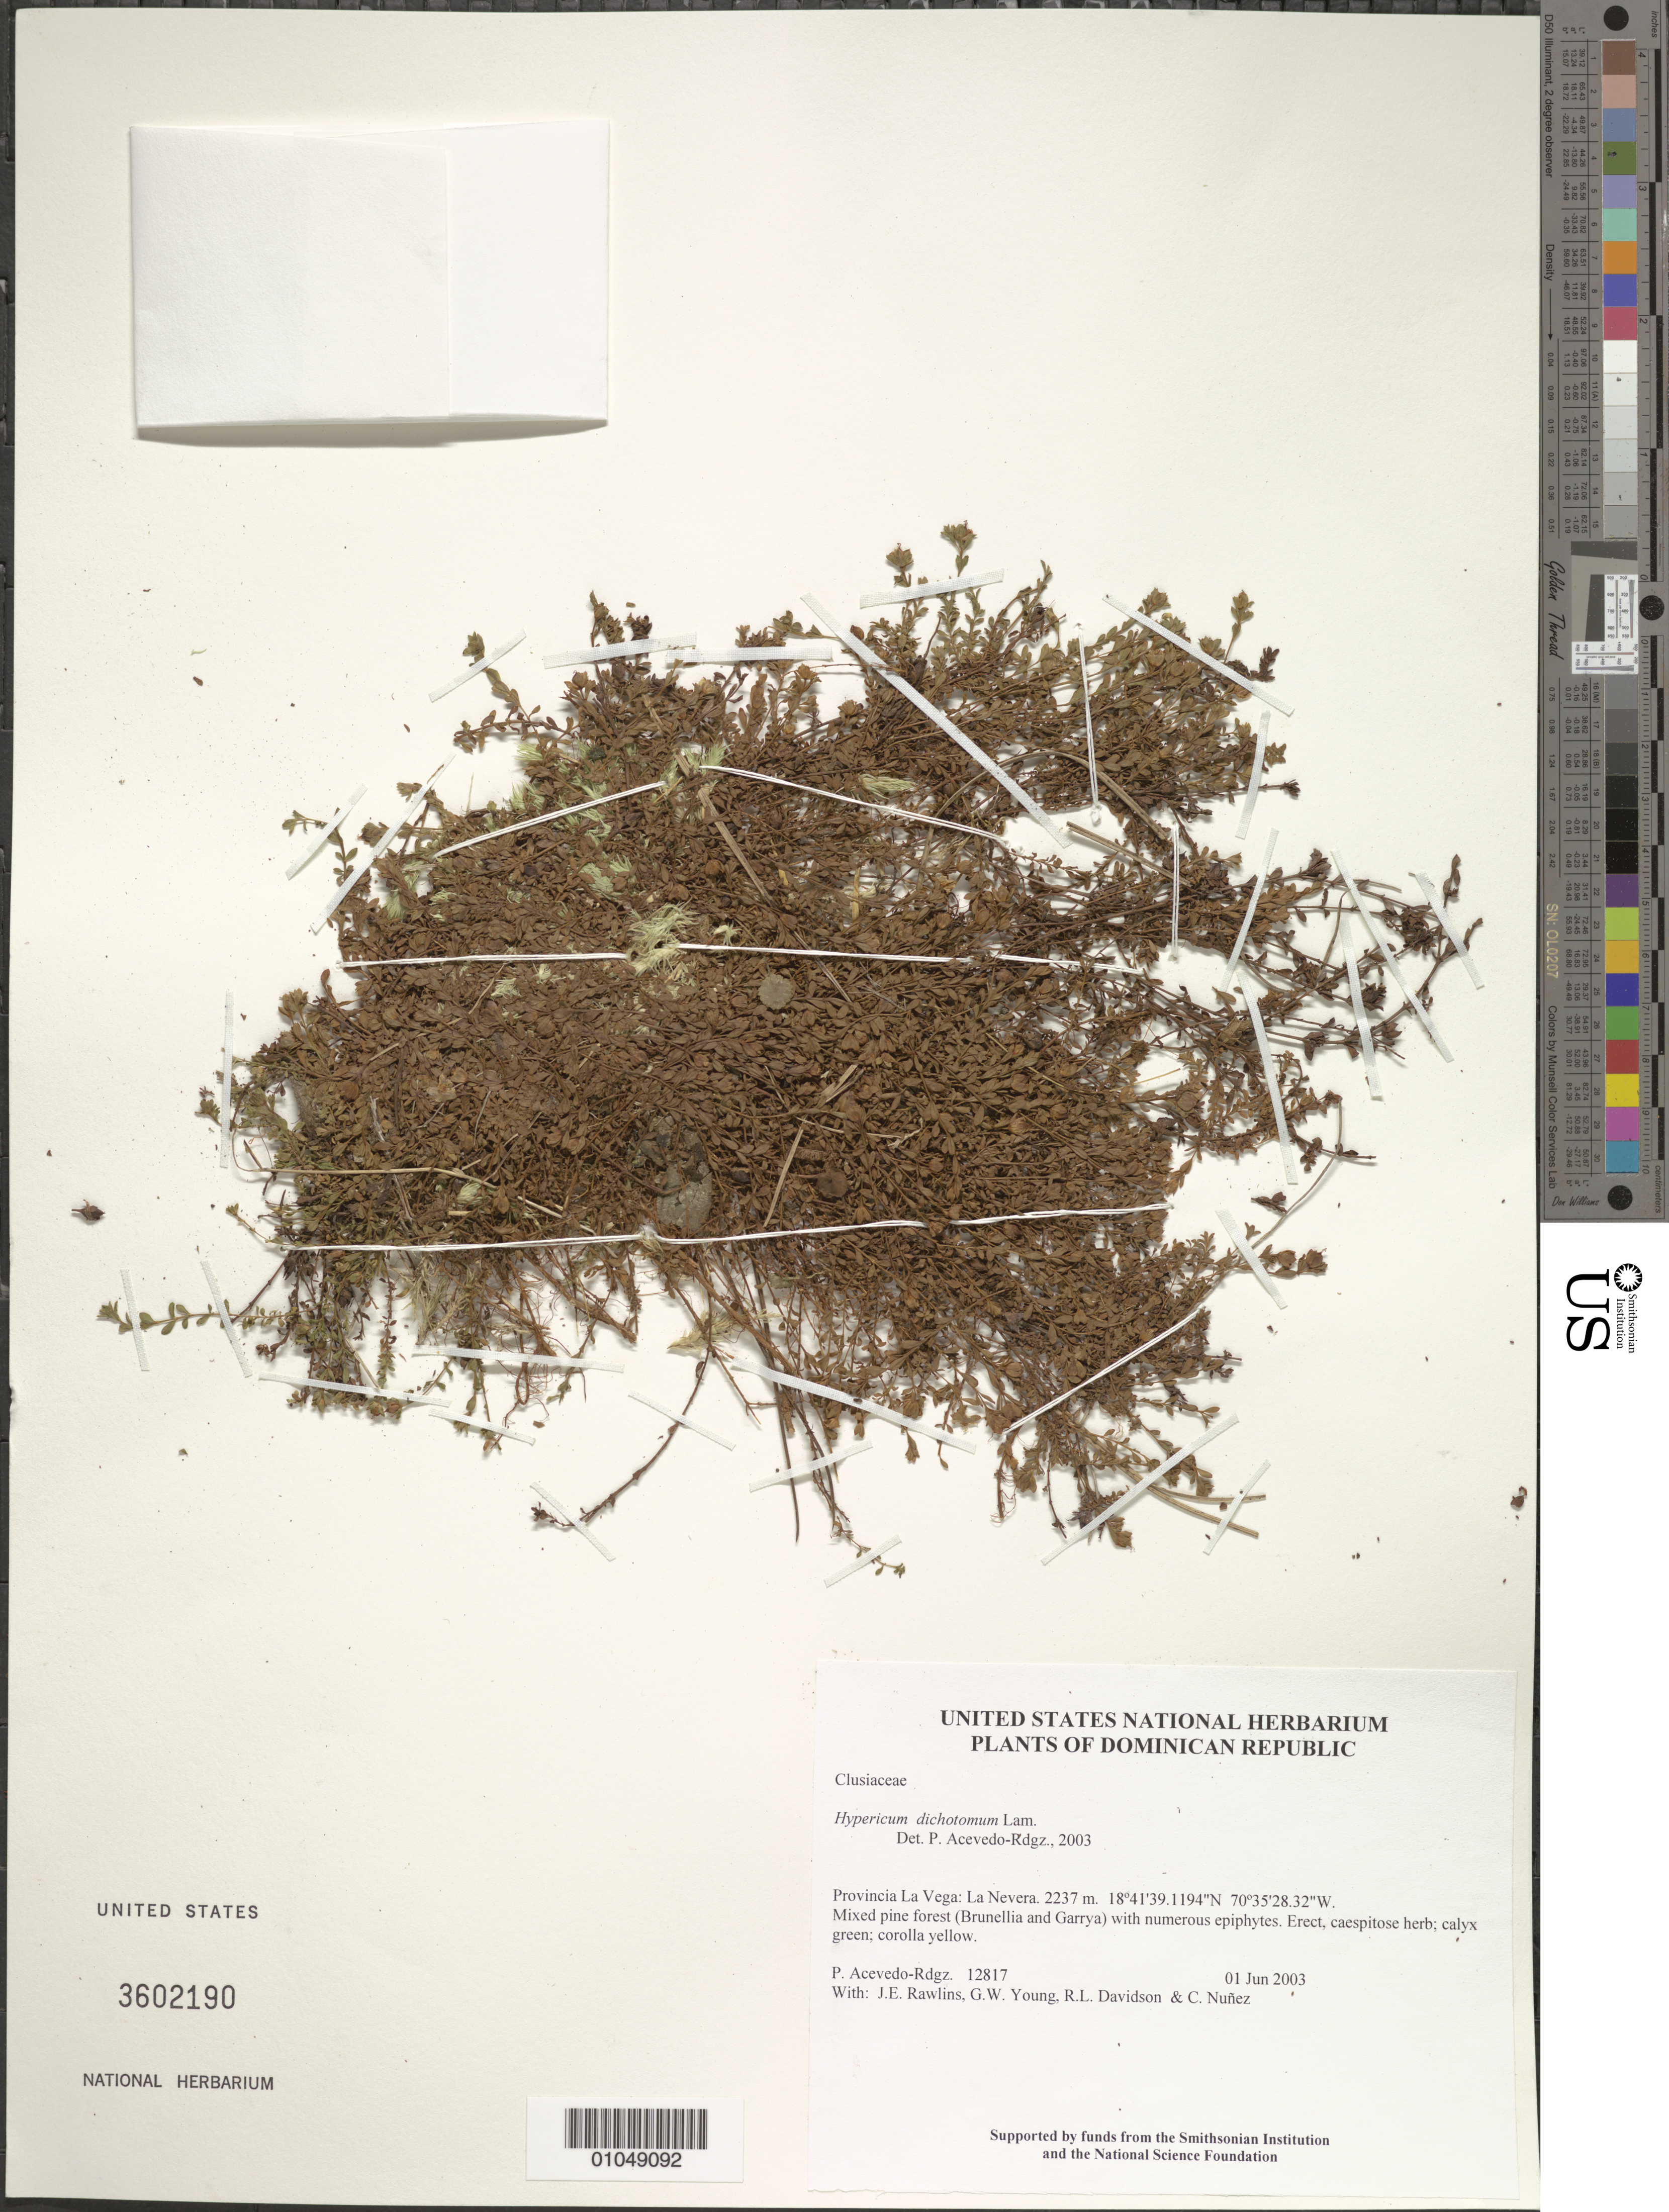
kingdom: Plantae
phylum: Tracheophyta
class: Magnoliopsida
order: Malpighiales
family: Hypericaceae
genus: Hypericum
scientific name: Hypericum dichotomum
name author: Lam.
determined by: Acevedo-Rodríguez, P., (BOT), Smithsonian Institution - National Museum of Natural History (UNITED STATES)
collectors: P. Acevedo-Rodr., J. Rawlins, G. Young, R. Davidson & C. Nunez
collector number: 12817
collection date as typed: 01 Jun 2003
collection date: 2003-06-01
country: Dominican Republic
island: Hispaniola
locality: Provincia La Vega: La Nevera.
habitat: Mixed pine forest (Brunellia and Garrya) with numerous epiphytes.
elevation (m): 2237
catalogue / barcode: US 3602190